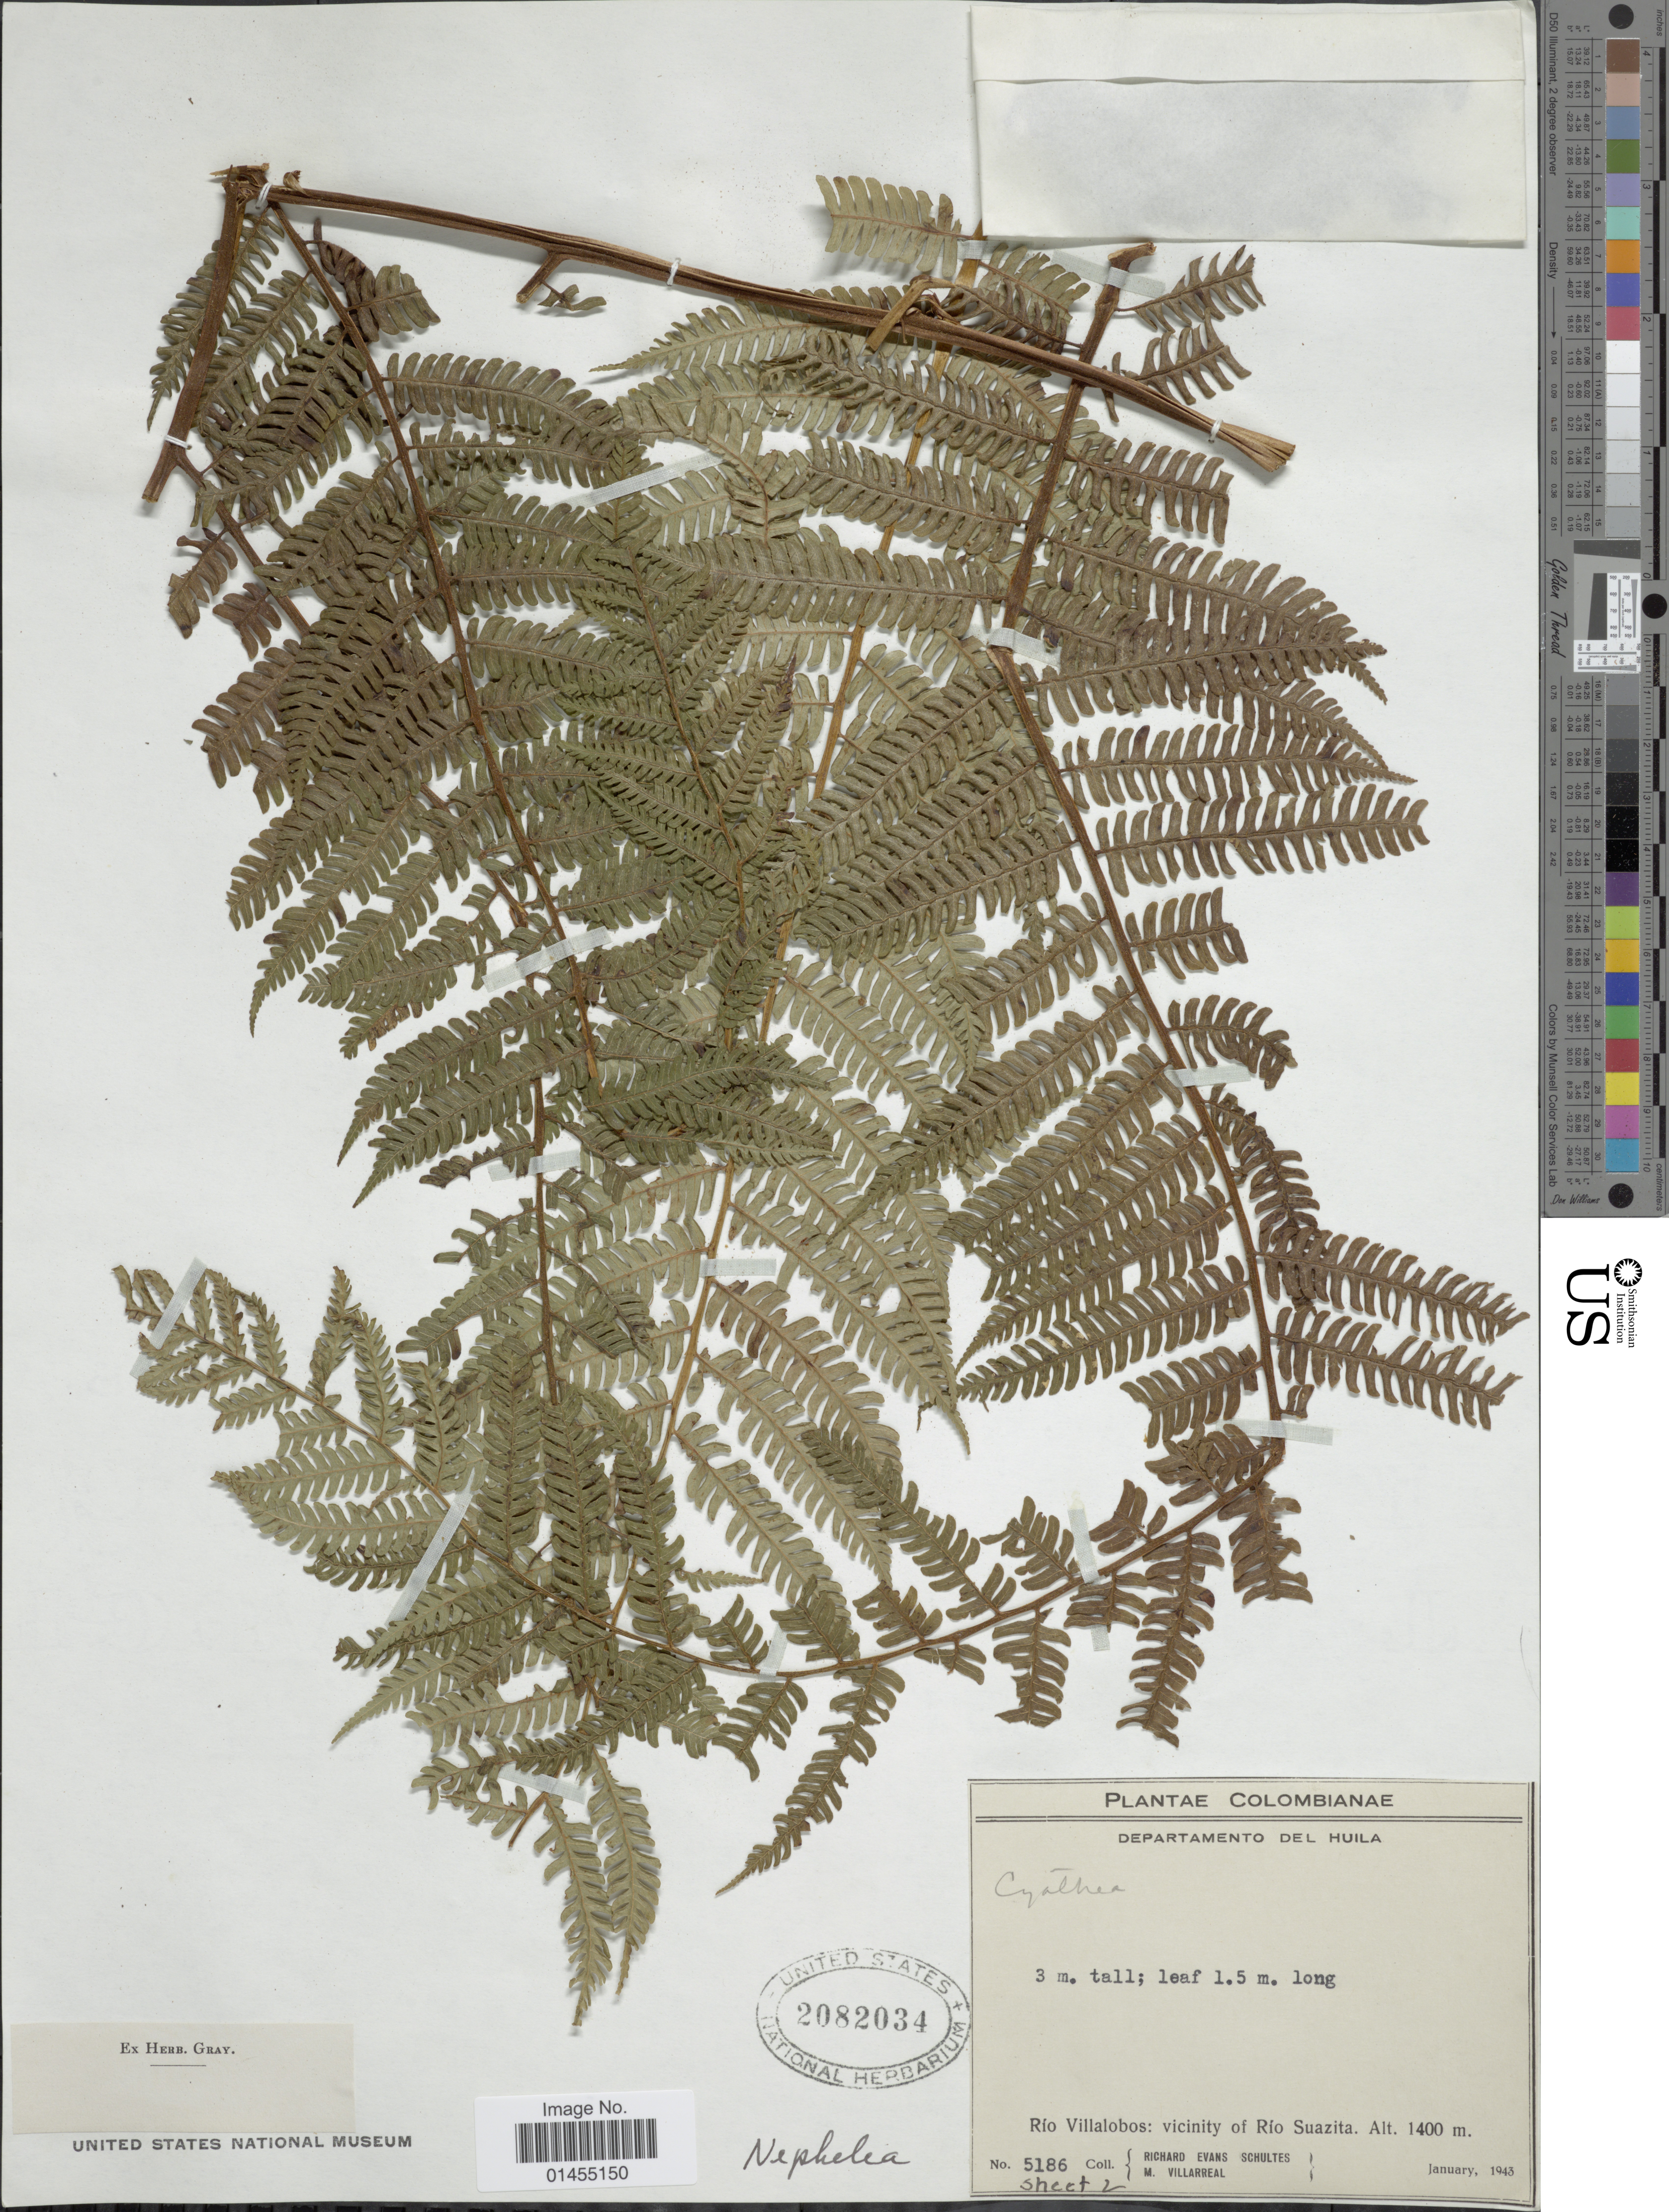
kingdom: Plantae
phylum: Tracheophyta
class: Polypodiopsida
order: Cyatheales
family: Cyatheaceae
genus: Alsophila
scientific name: Alsophila sp.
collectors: R. E. Schultes & M. Villarreal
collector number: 5186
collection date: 1943-01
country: Colombia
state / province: Huila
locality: Rio Villalobos: vicinity of Rio Suazita.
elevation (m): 1400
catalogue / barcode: US 2082034